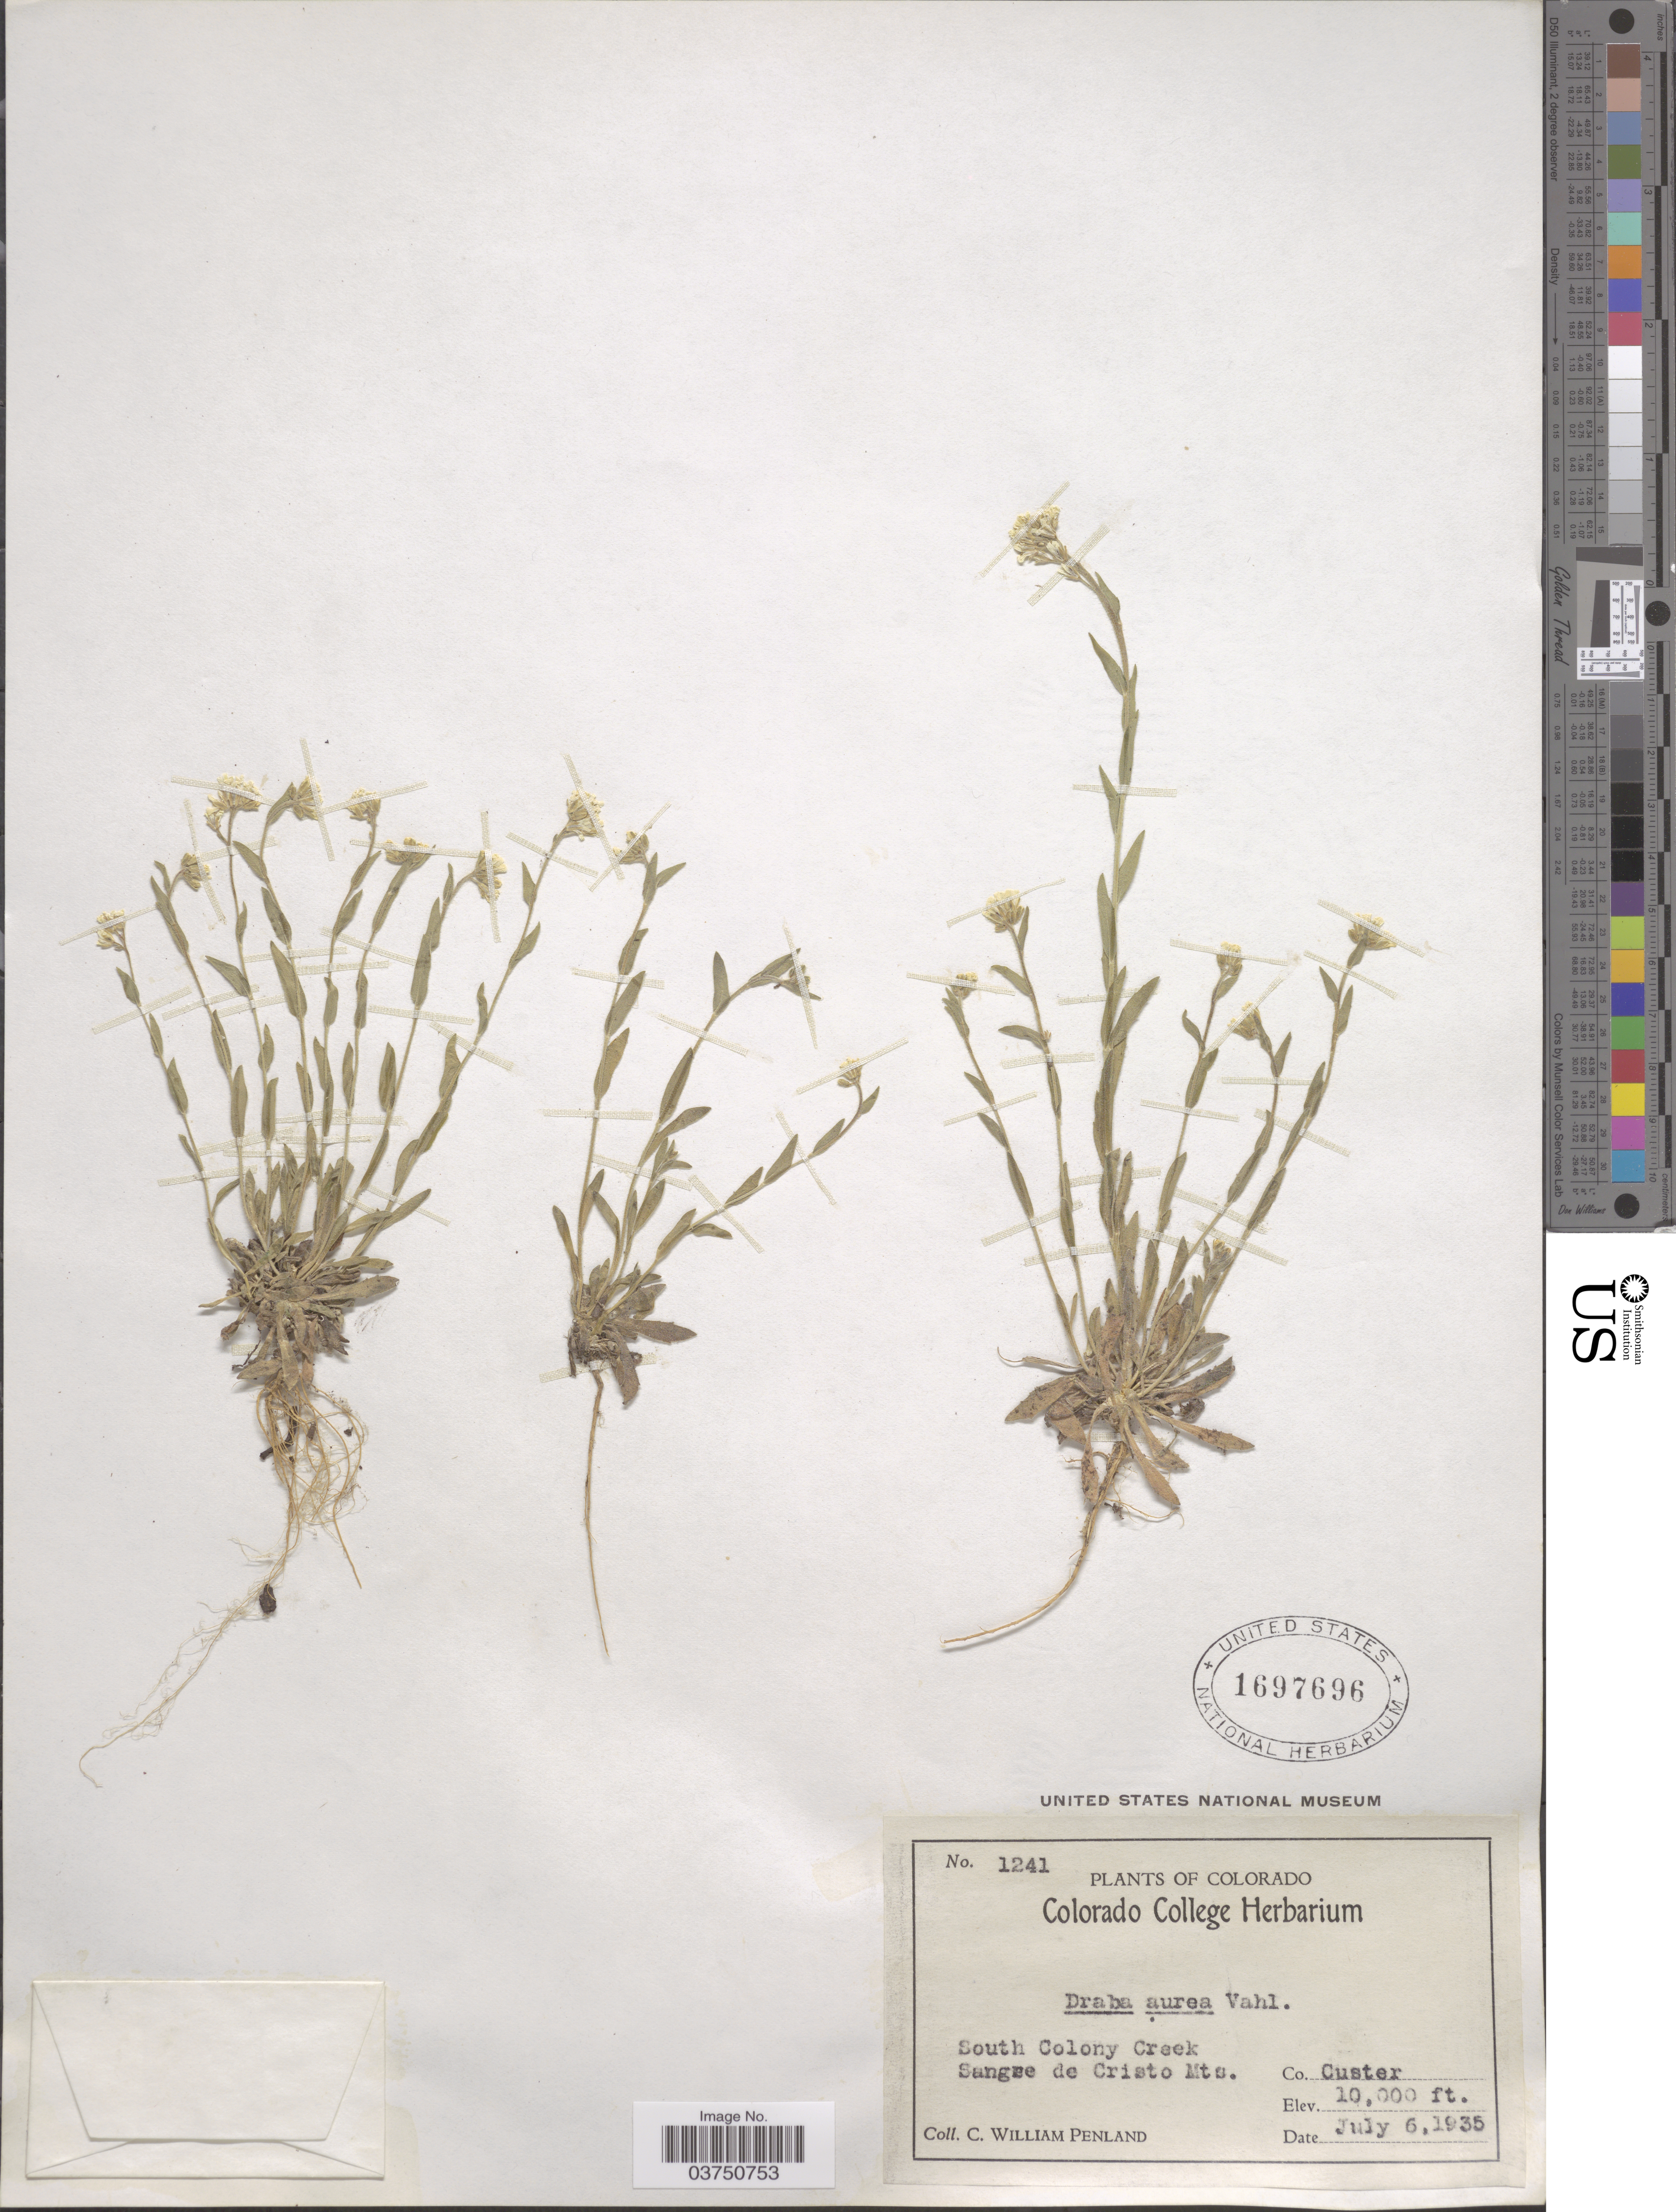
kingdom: Plantae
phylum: Tracheophyta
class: Magnoliopsida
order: Brassicales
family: Brassicaceae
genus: Draba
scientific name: Draba aurea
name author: Vahl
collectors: W. Penland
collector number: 1241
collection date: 1935-07-06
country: United States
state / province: Colorado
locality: South Colony Creek. Sangre de Cristo Mts. Co. Custer.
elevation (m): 3048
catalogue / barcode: US 1697696